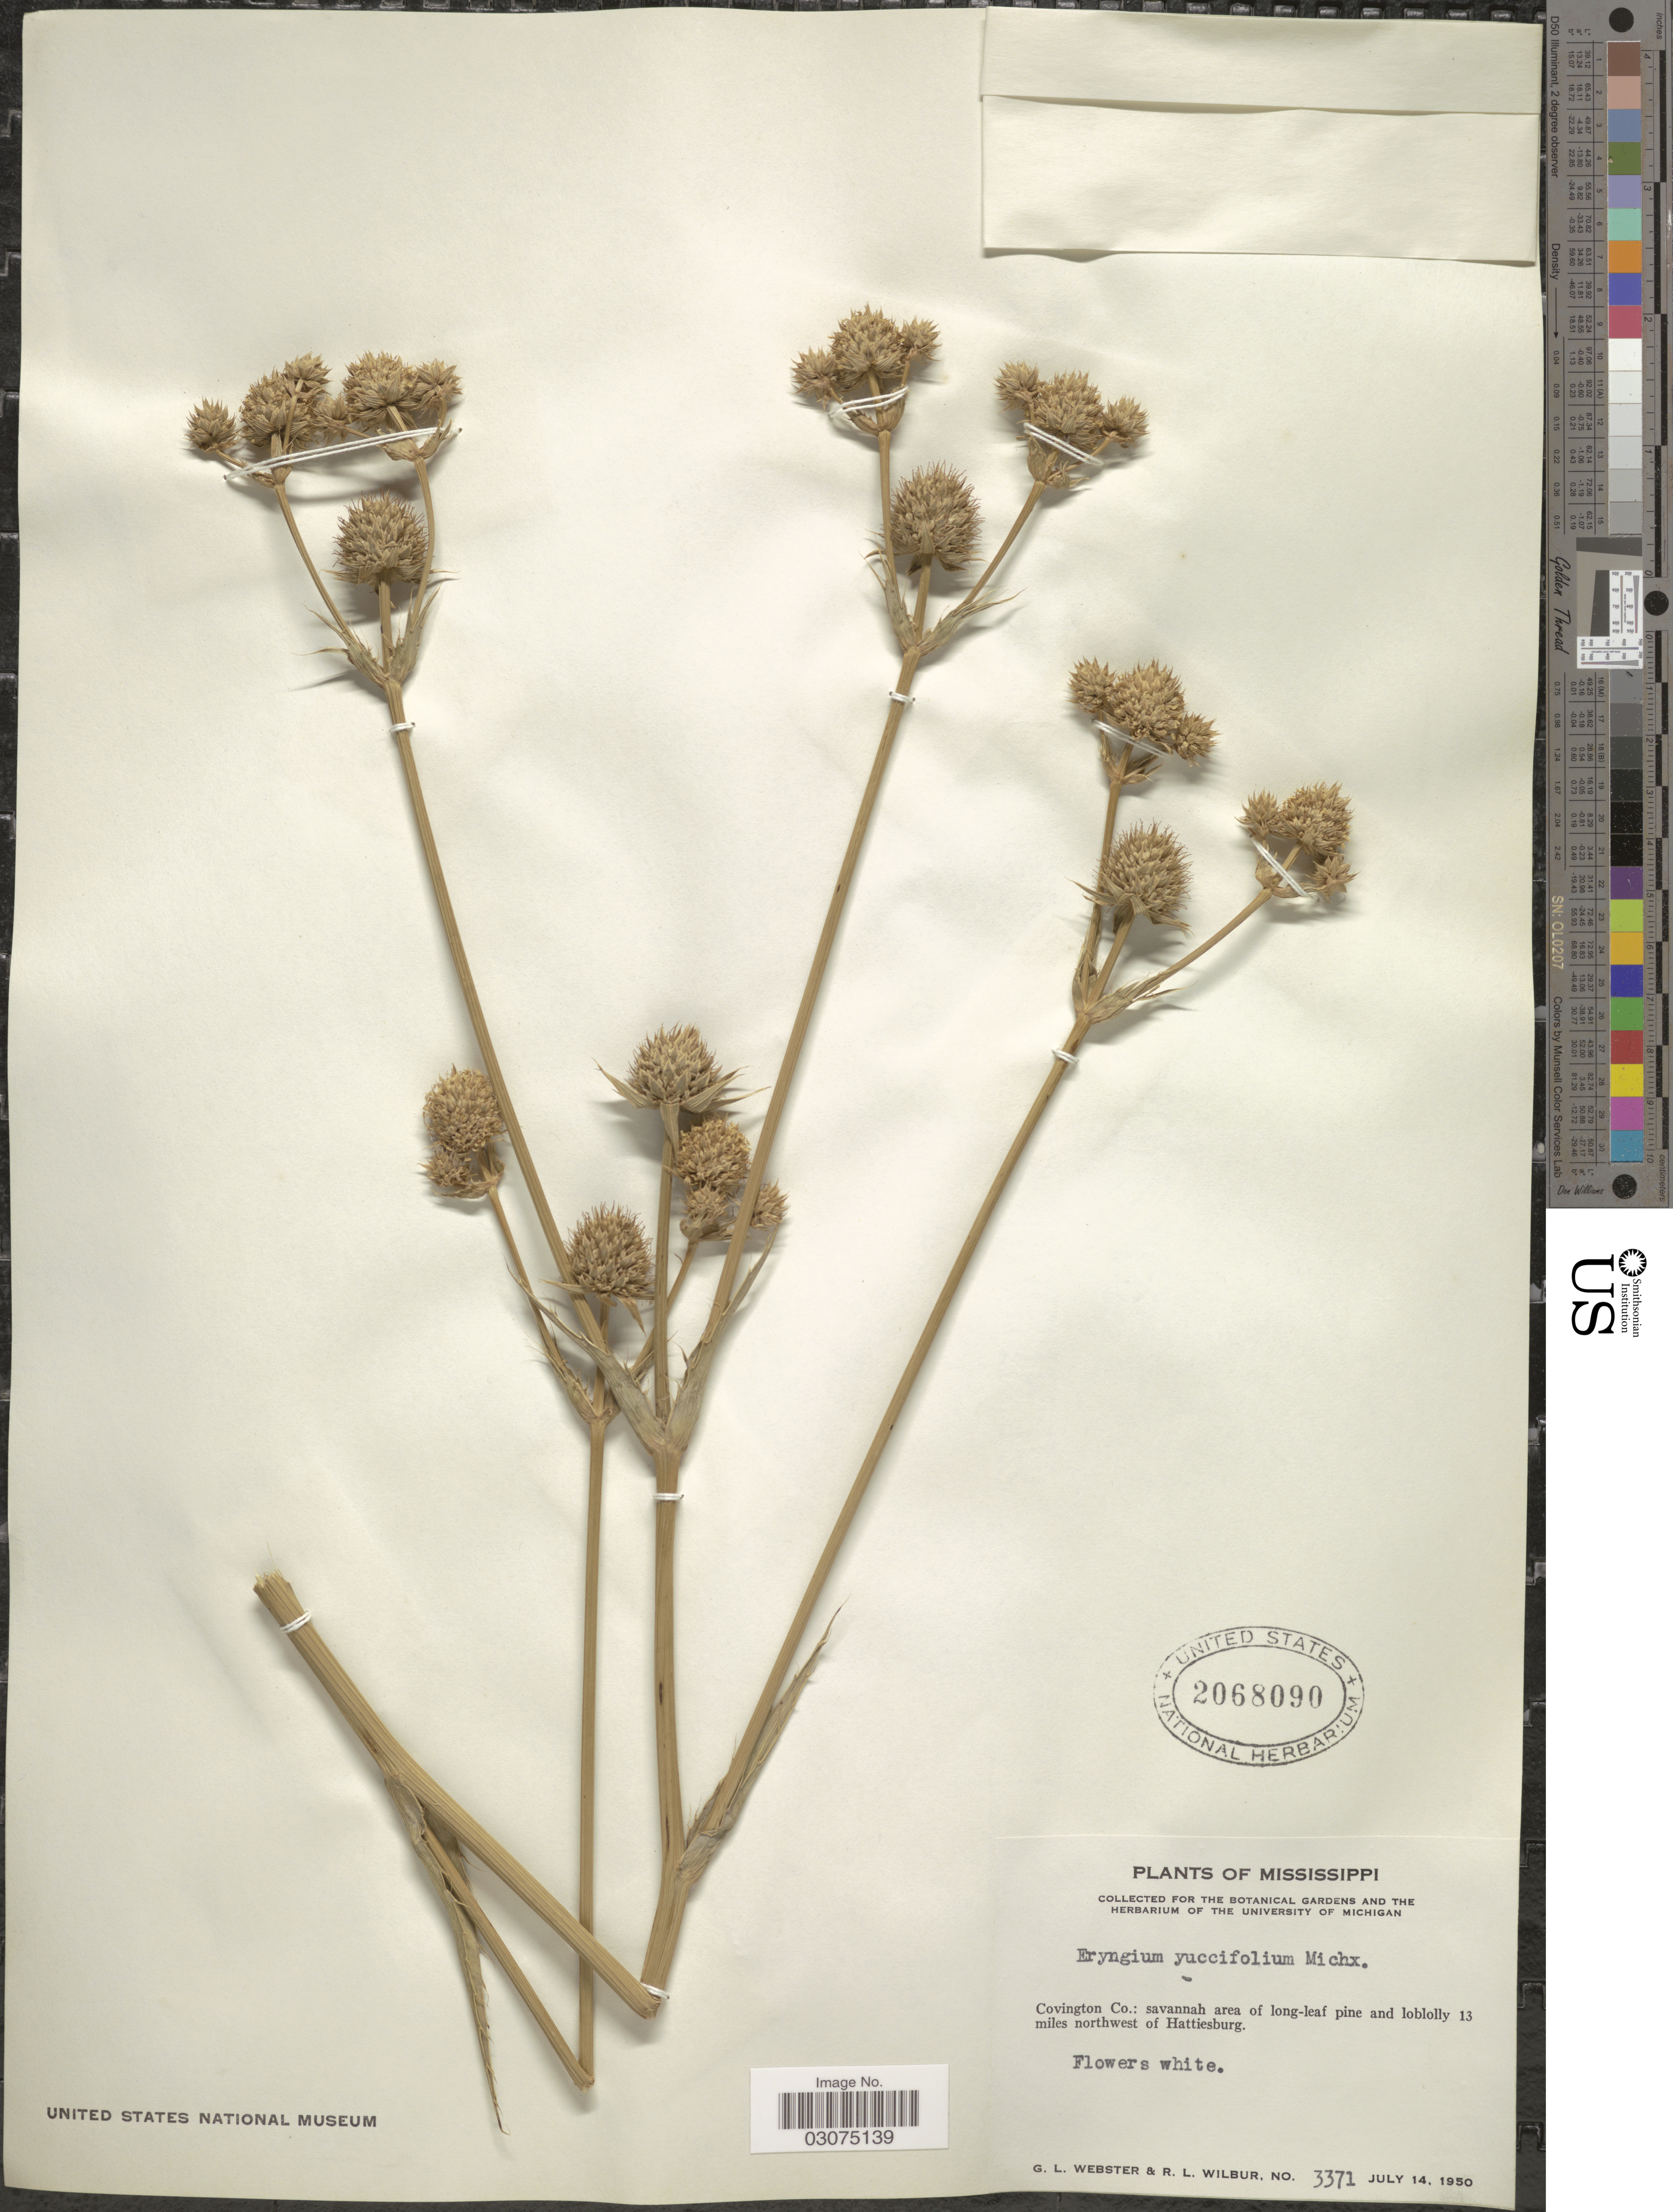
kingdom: Plantae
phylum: Tracheophyta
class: Magnoliopsida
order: Apiales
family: Apiaceae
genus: Eryngium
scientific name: Eryngium yuccifolium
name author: Michx.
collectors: G. L. Webster & R. L. Wilbur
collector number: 3371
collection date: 1950-07-14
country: United States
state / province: Mississippi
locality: Covington Co.: savannah area of long-leaf pine and loblolly 13 miles northwest of Hattiesburg.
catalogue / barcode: US 2068090